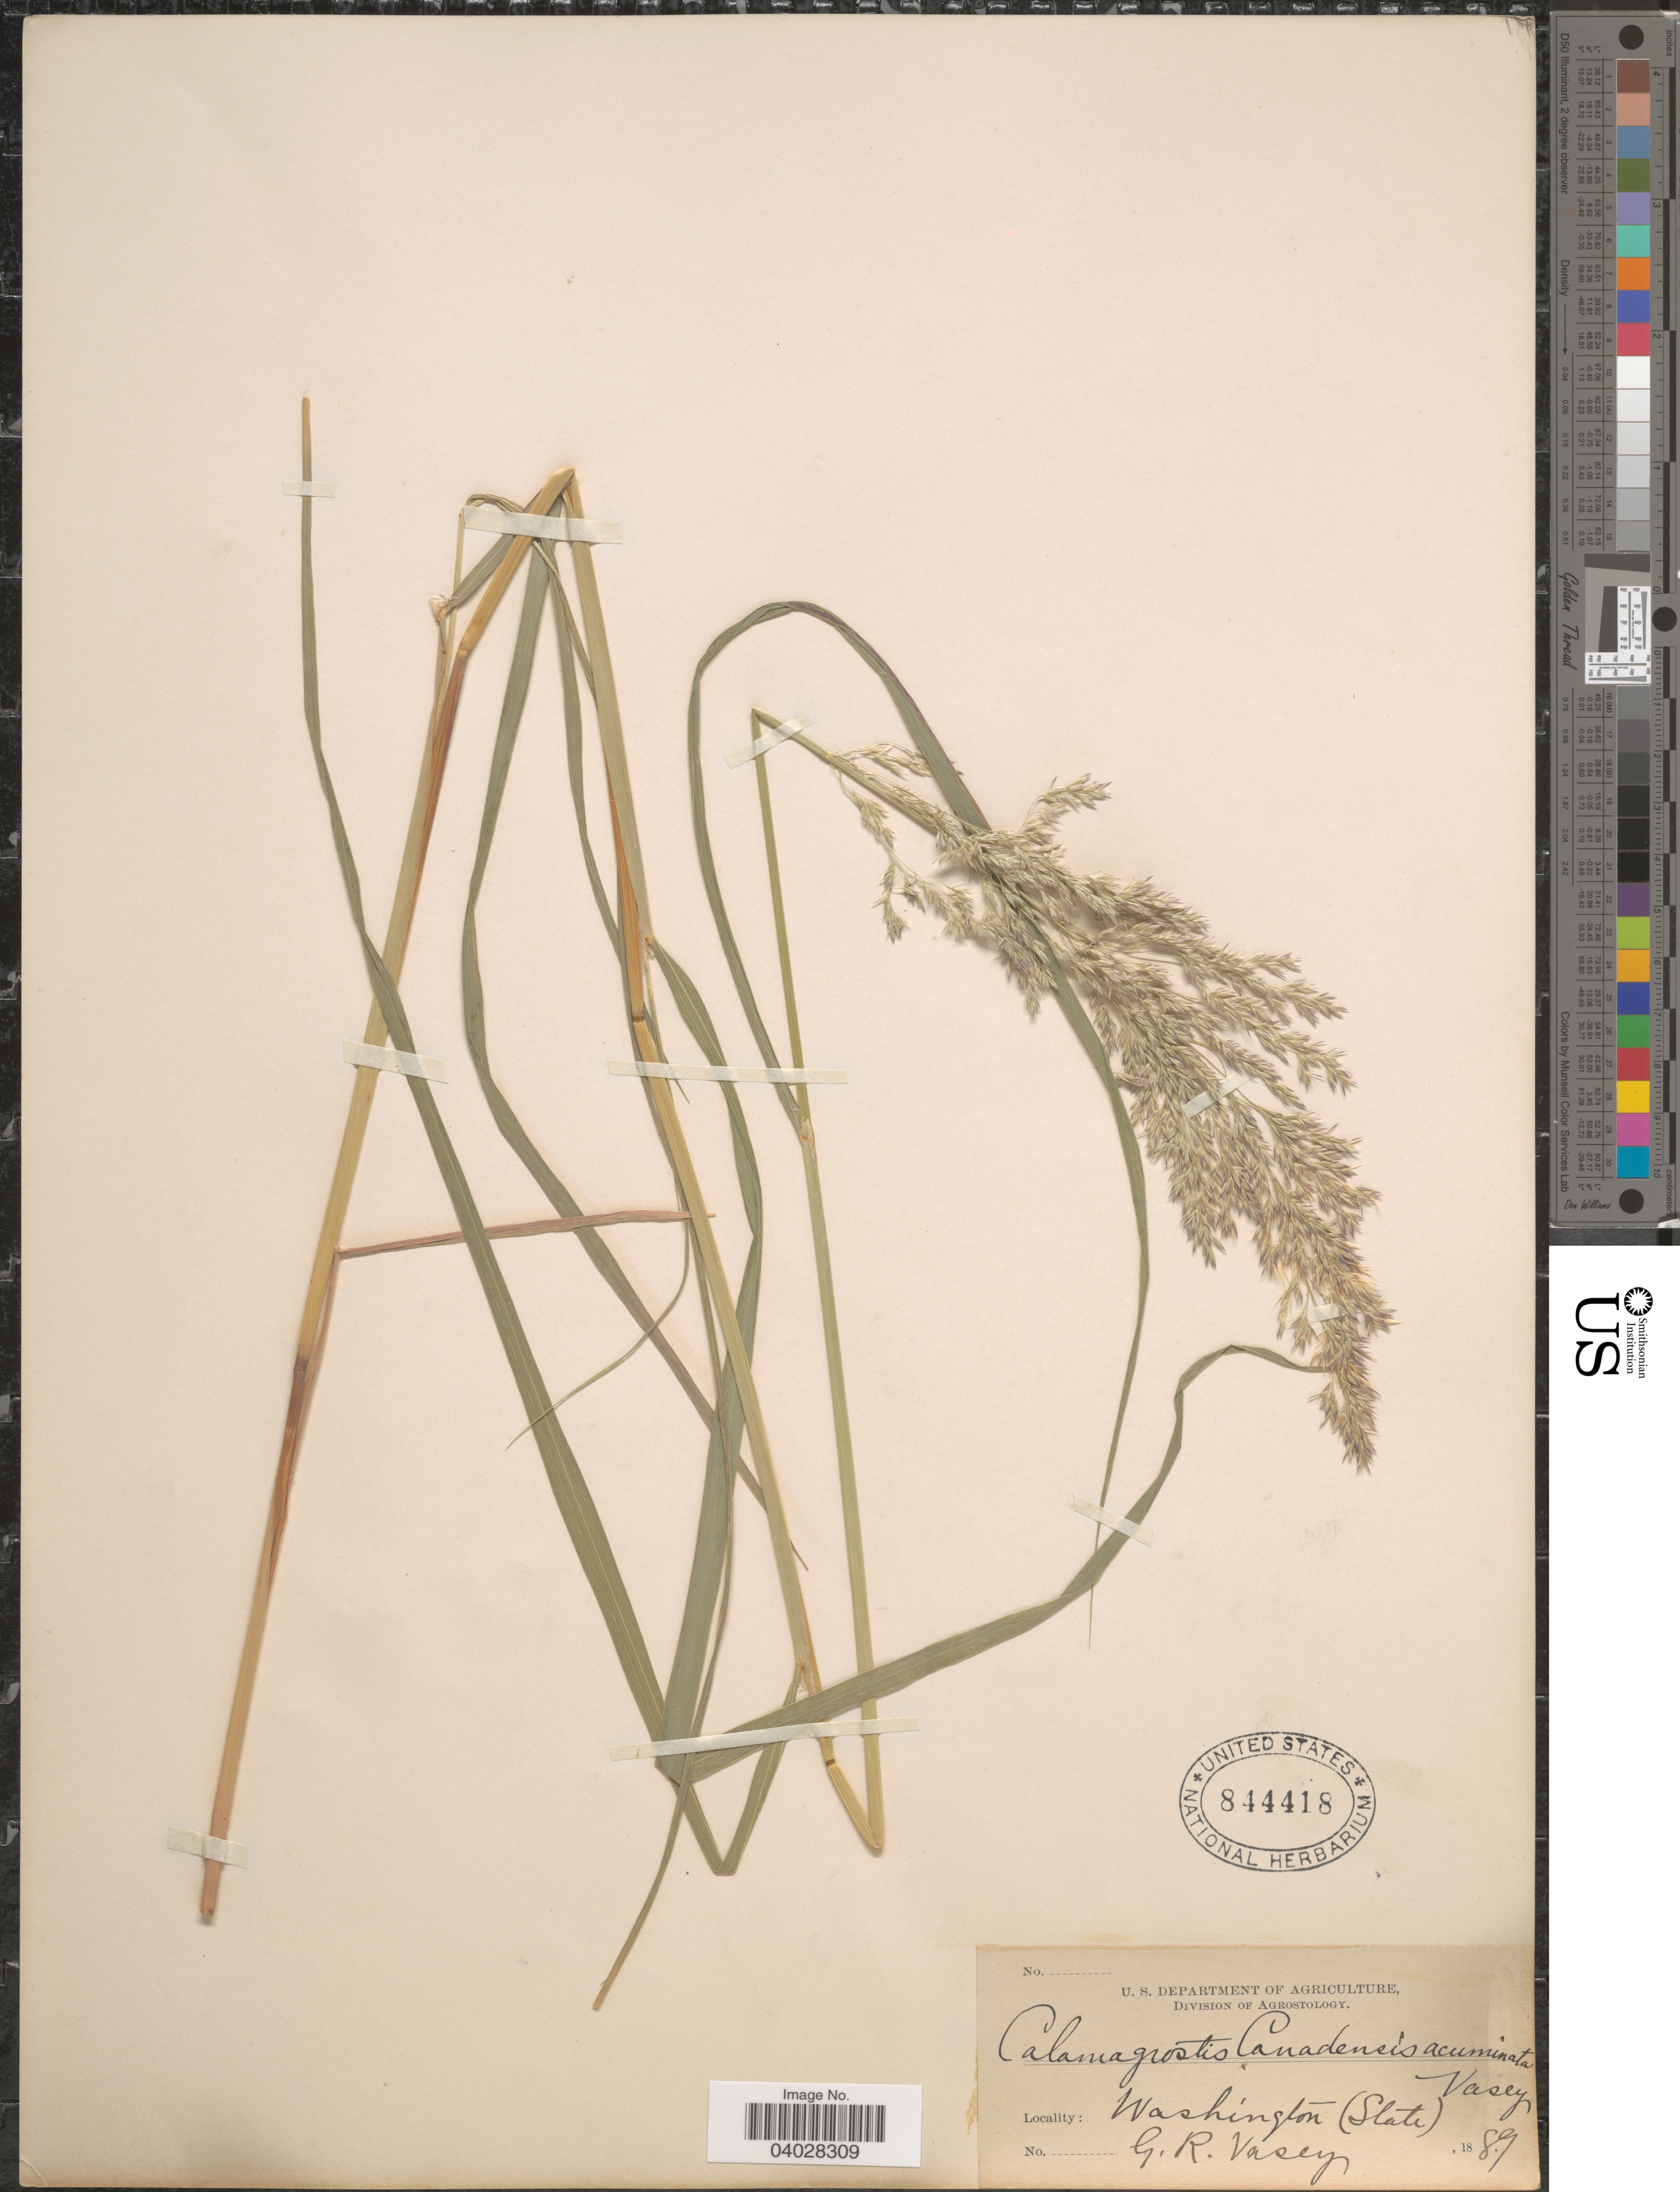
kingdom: Plantae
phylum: Tracheophyta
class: Liliopsida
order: Poales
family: Poaceae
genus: Calamagrostis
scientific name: Calamagrostis canadensis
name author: (Michx.) P. Beauv.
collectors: G. R. Vasey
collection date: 1889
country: United States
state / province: Washington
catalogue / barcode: US 844418